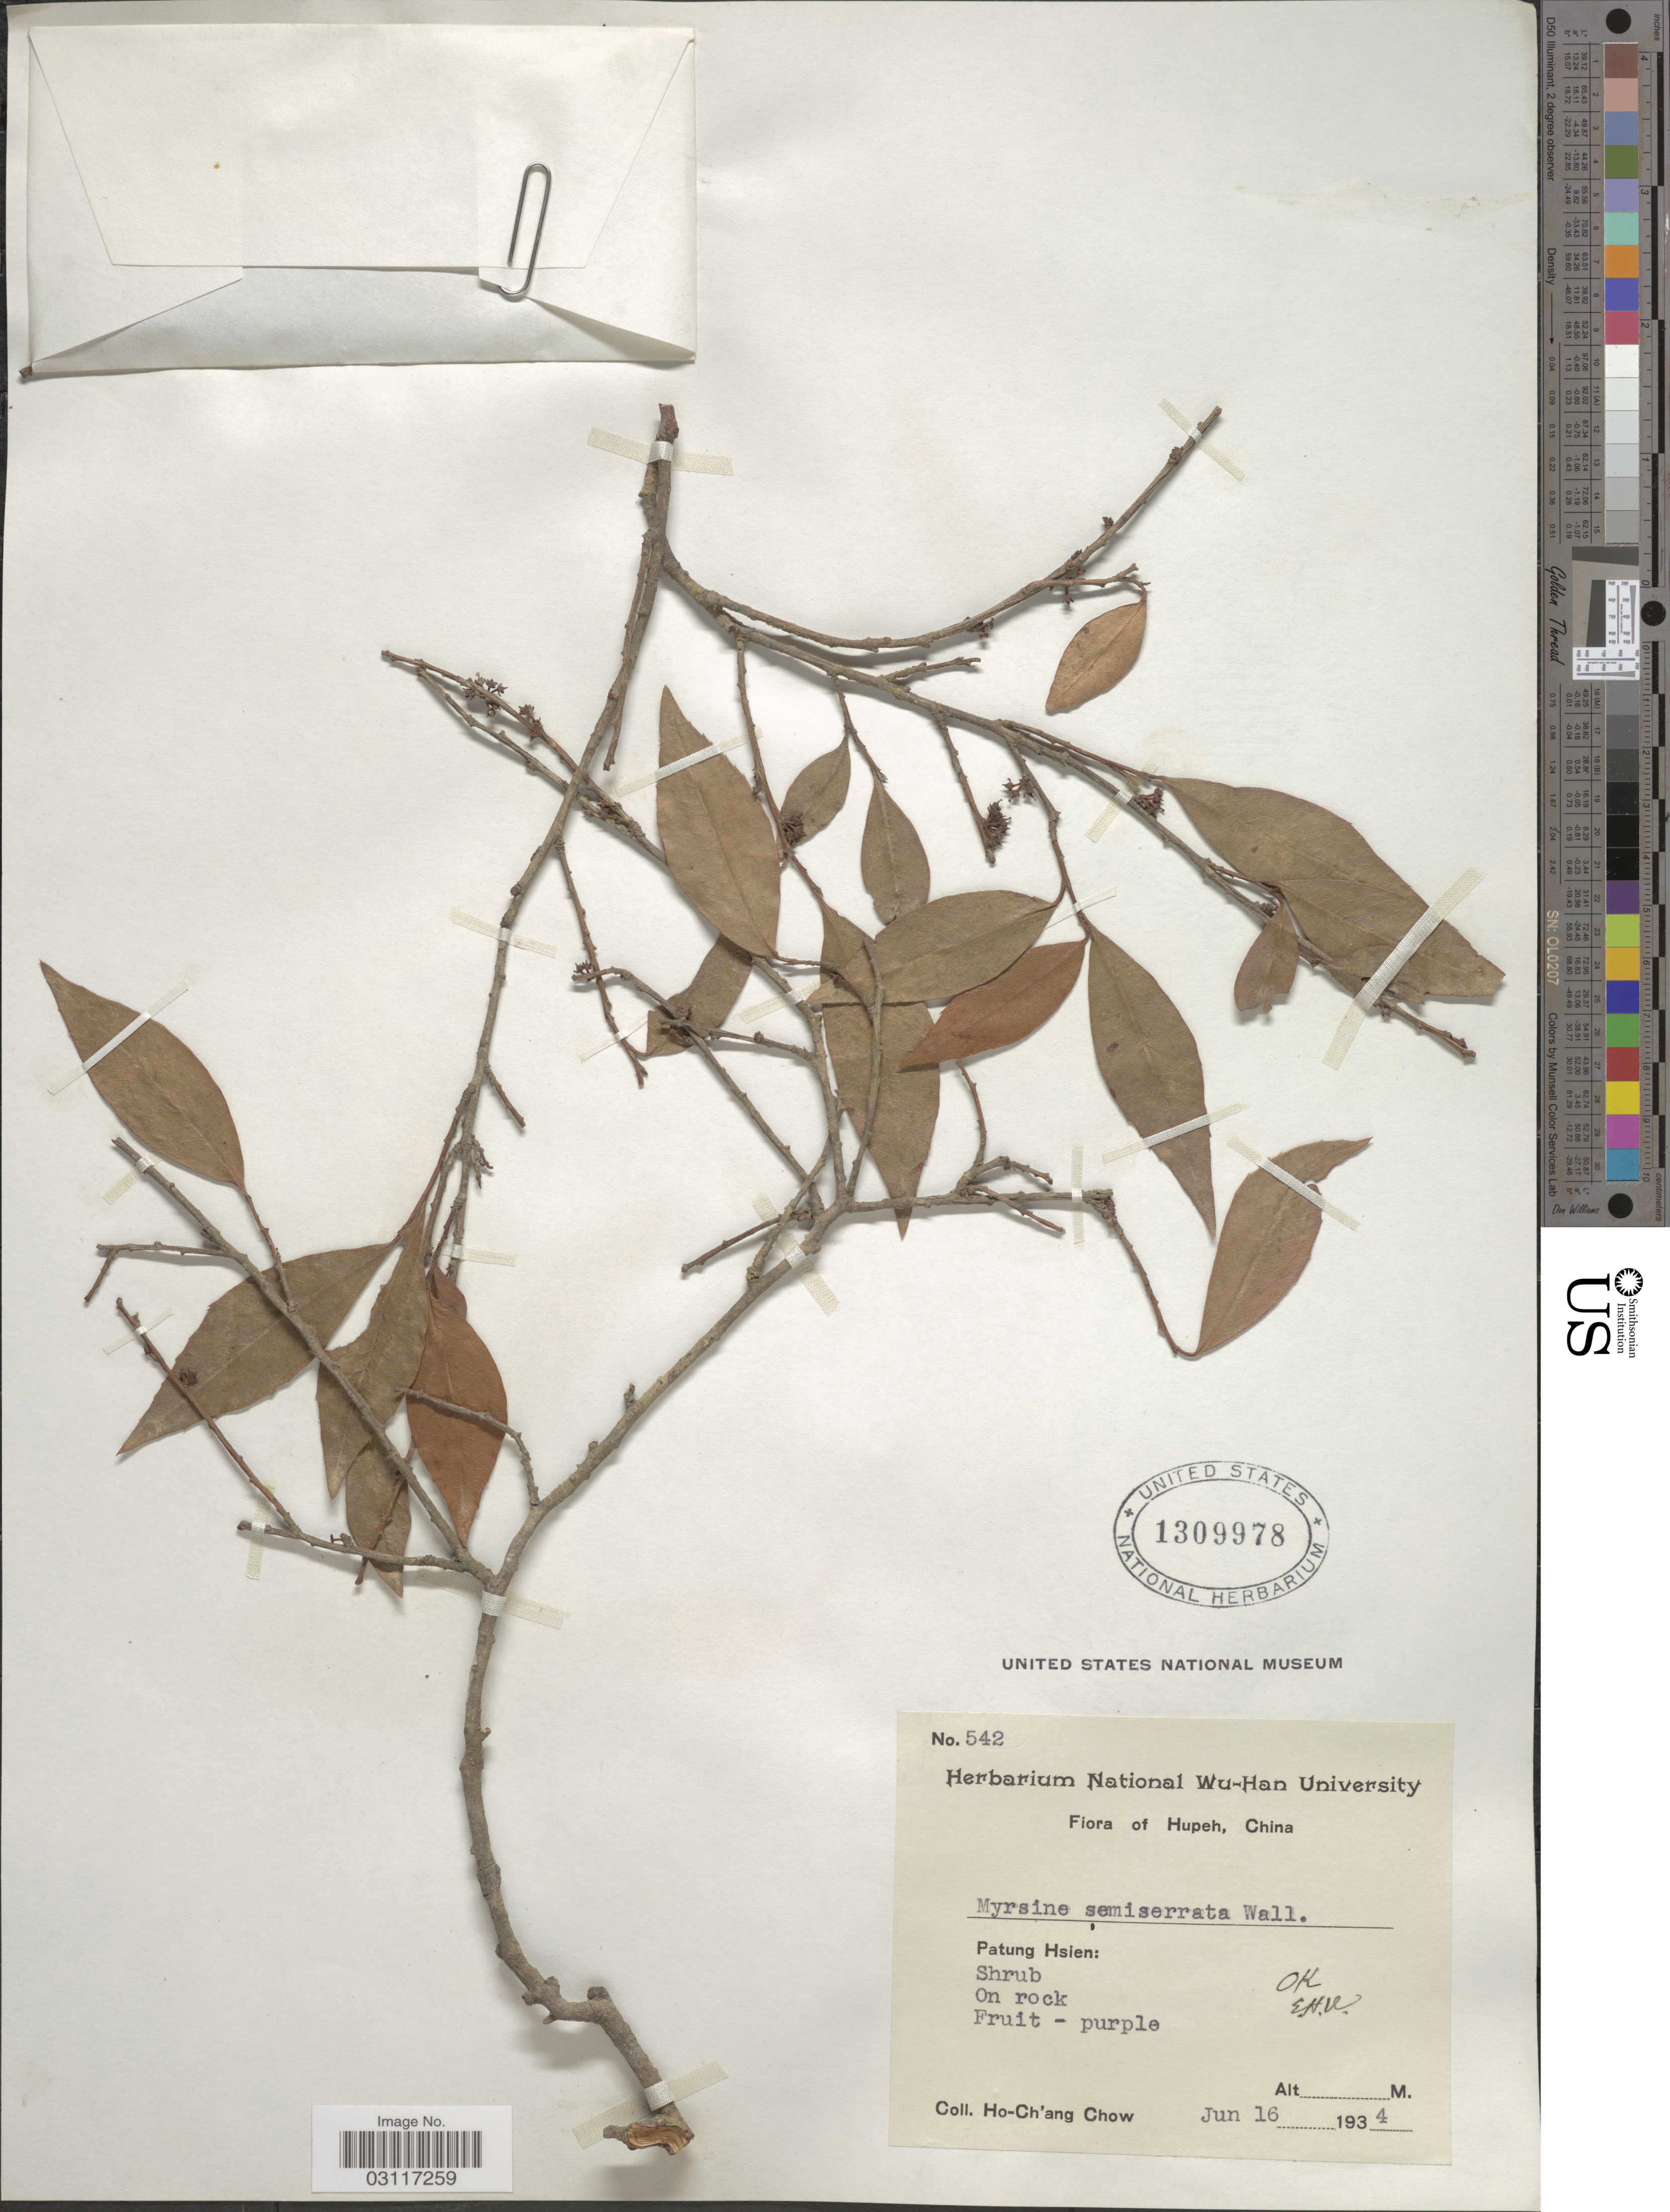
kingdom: Plantae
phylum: Tracheophyta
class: Magnoliopsida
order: Ericales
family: Primulaceae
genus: Myrsine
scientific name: Myrsine semiserrata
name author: Wall.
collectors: H. Chow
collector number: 542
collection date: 1934-06-16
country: China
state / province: Hubei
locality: Hupeh. Patung Hsien.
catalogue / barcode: US 1309978